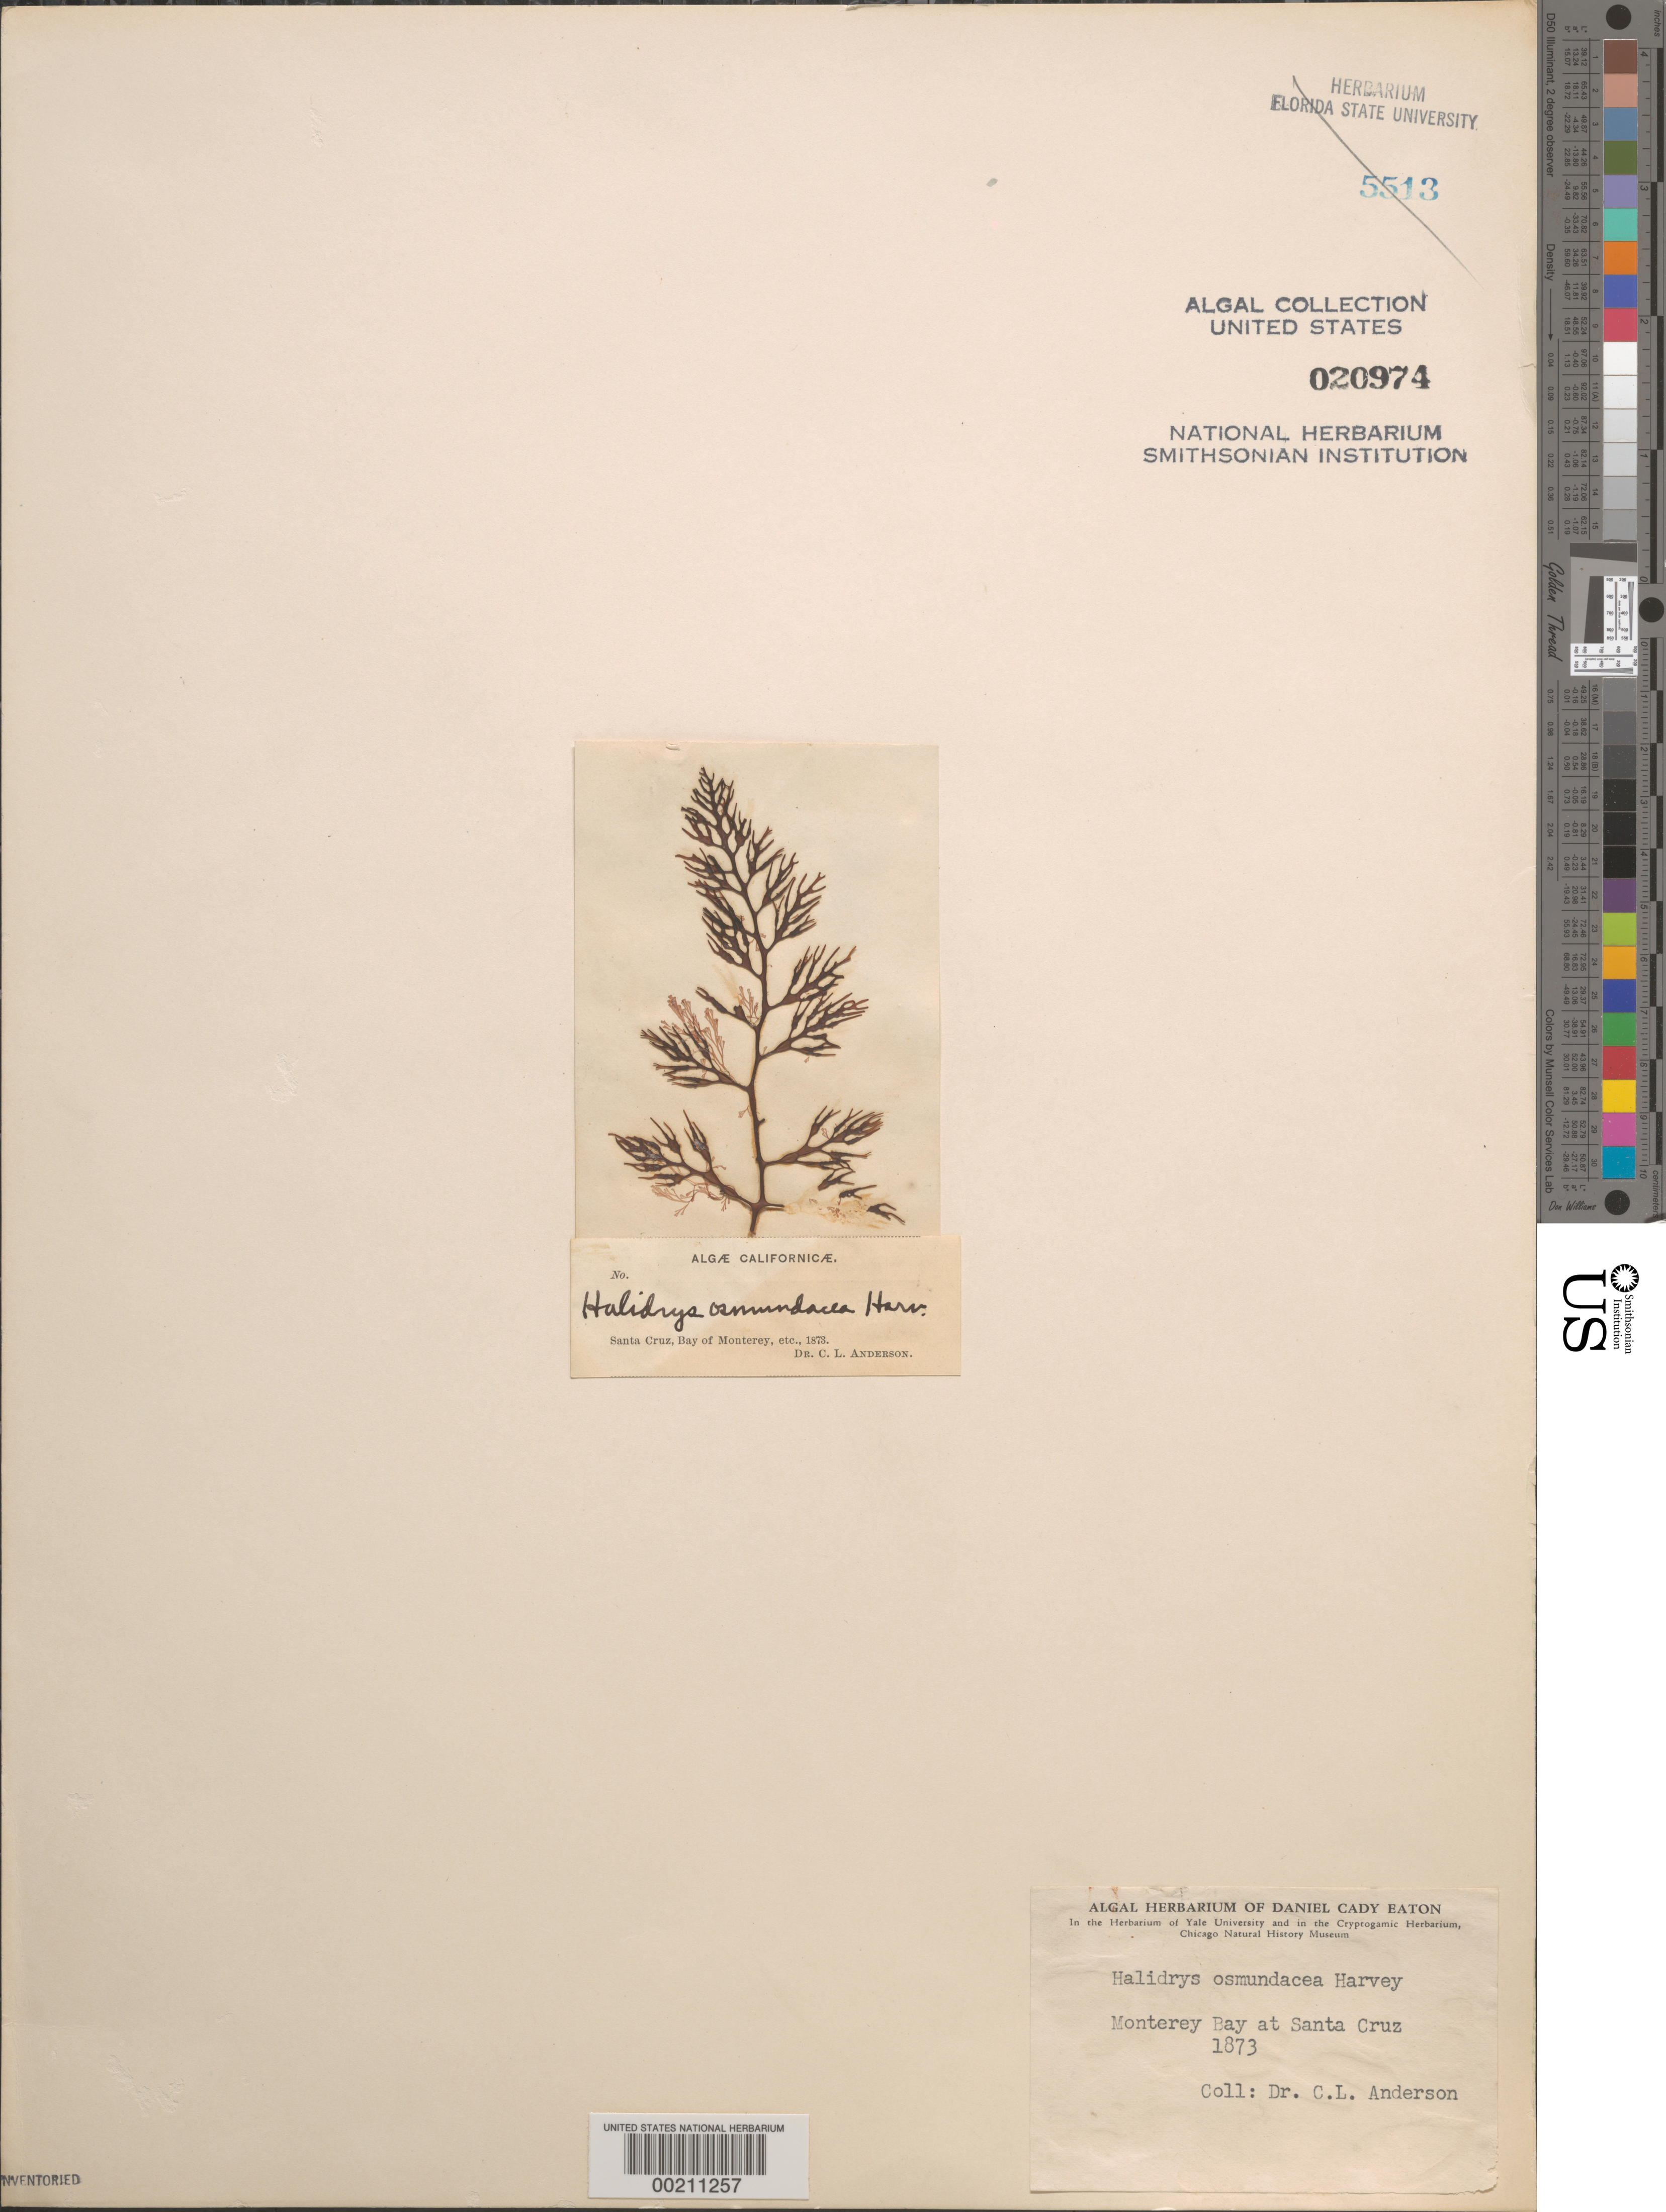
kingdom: Chromista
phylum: Ochrophyta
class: Phaeophyceae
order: Fucales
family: Sargassaceae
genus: Stephanocystis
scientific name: Stephanocystis osmundacea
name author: (Turner) Trevis.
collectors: C. L. Anderson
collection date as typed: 1873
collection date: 1873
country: United States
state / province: California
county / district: Santa Cruz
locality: Santa Cruz, Monterey Bay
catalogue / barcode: US 20974